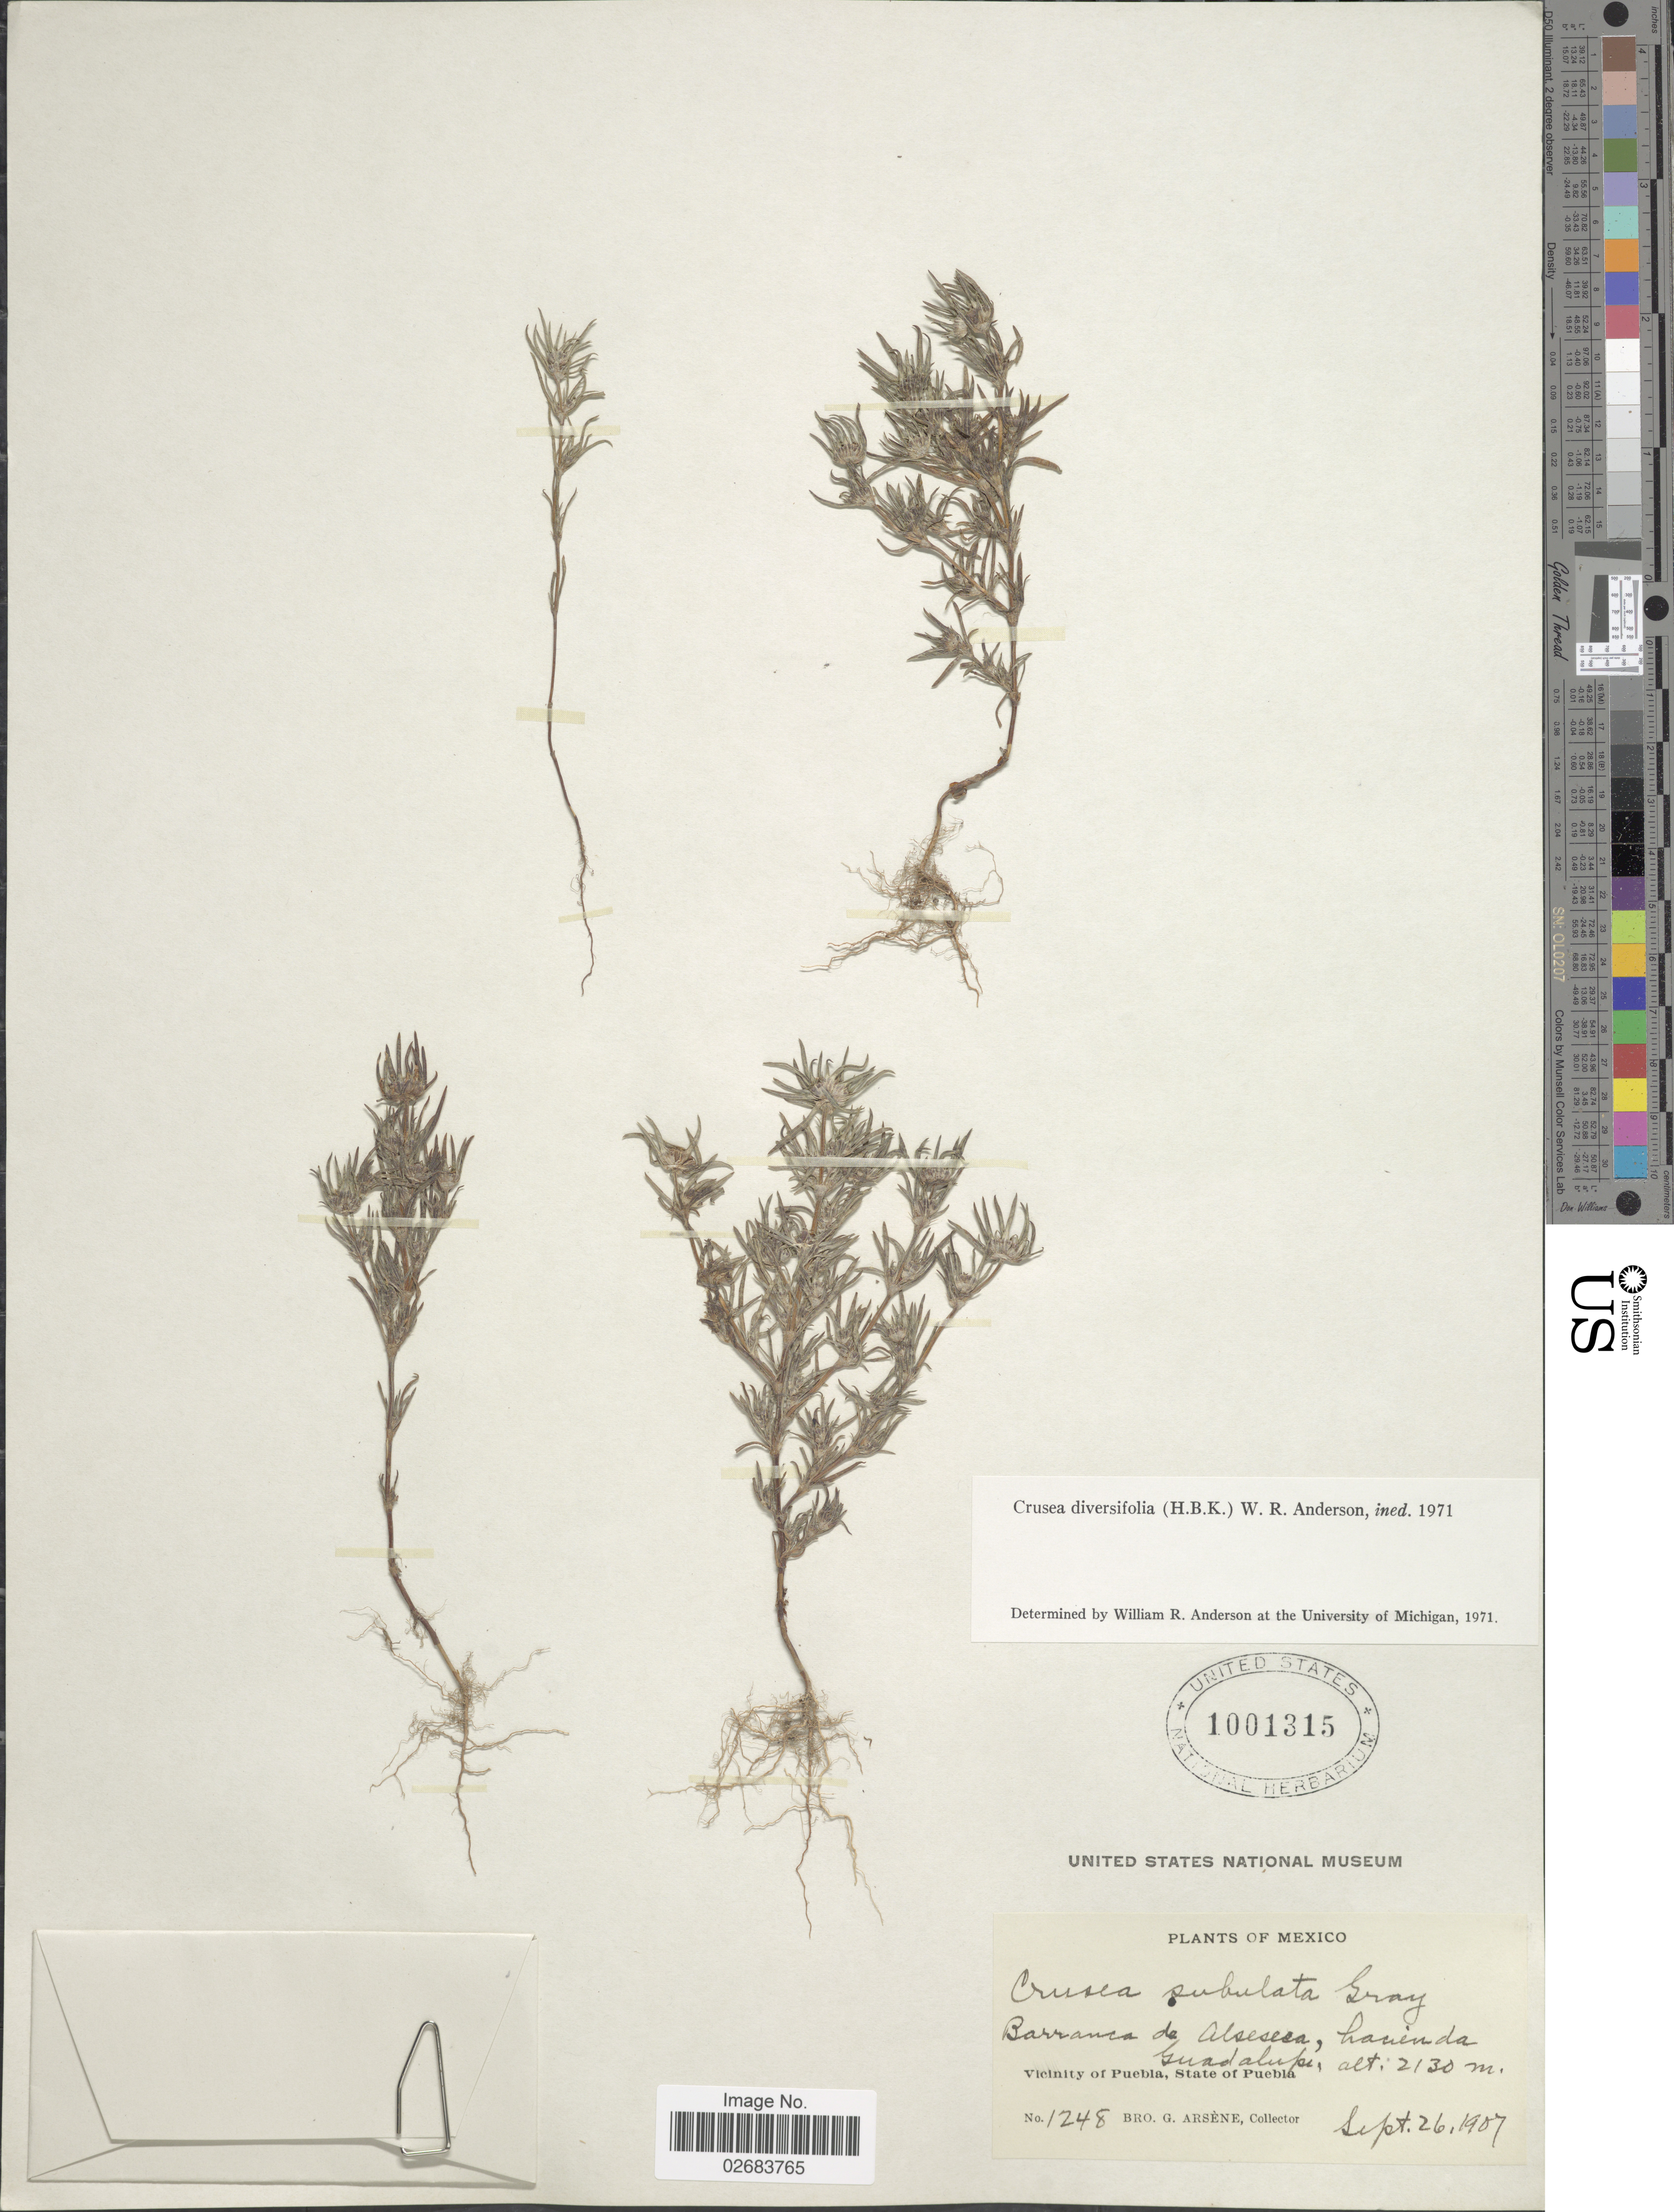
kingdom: Plantae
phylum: Tracheophyta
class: Magnoliopsida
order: Gentianales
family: Rubiaceae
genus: Crusea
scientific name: Crusea diversifolia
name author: (Kunth) W.R. Anderson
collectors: Bro. G. Arsène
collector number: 1248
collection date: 1907-09-26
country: Mexico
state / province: Puebla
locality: Barranca de Alseseca, hacienda Guadalupe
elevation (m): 2130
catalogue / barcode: US 1001315